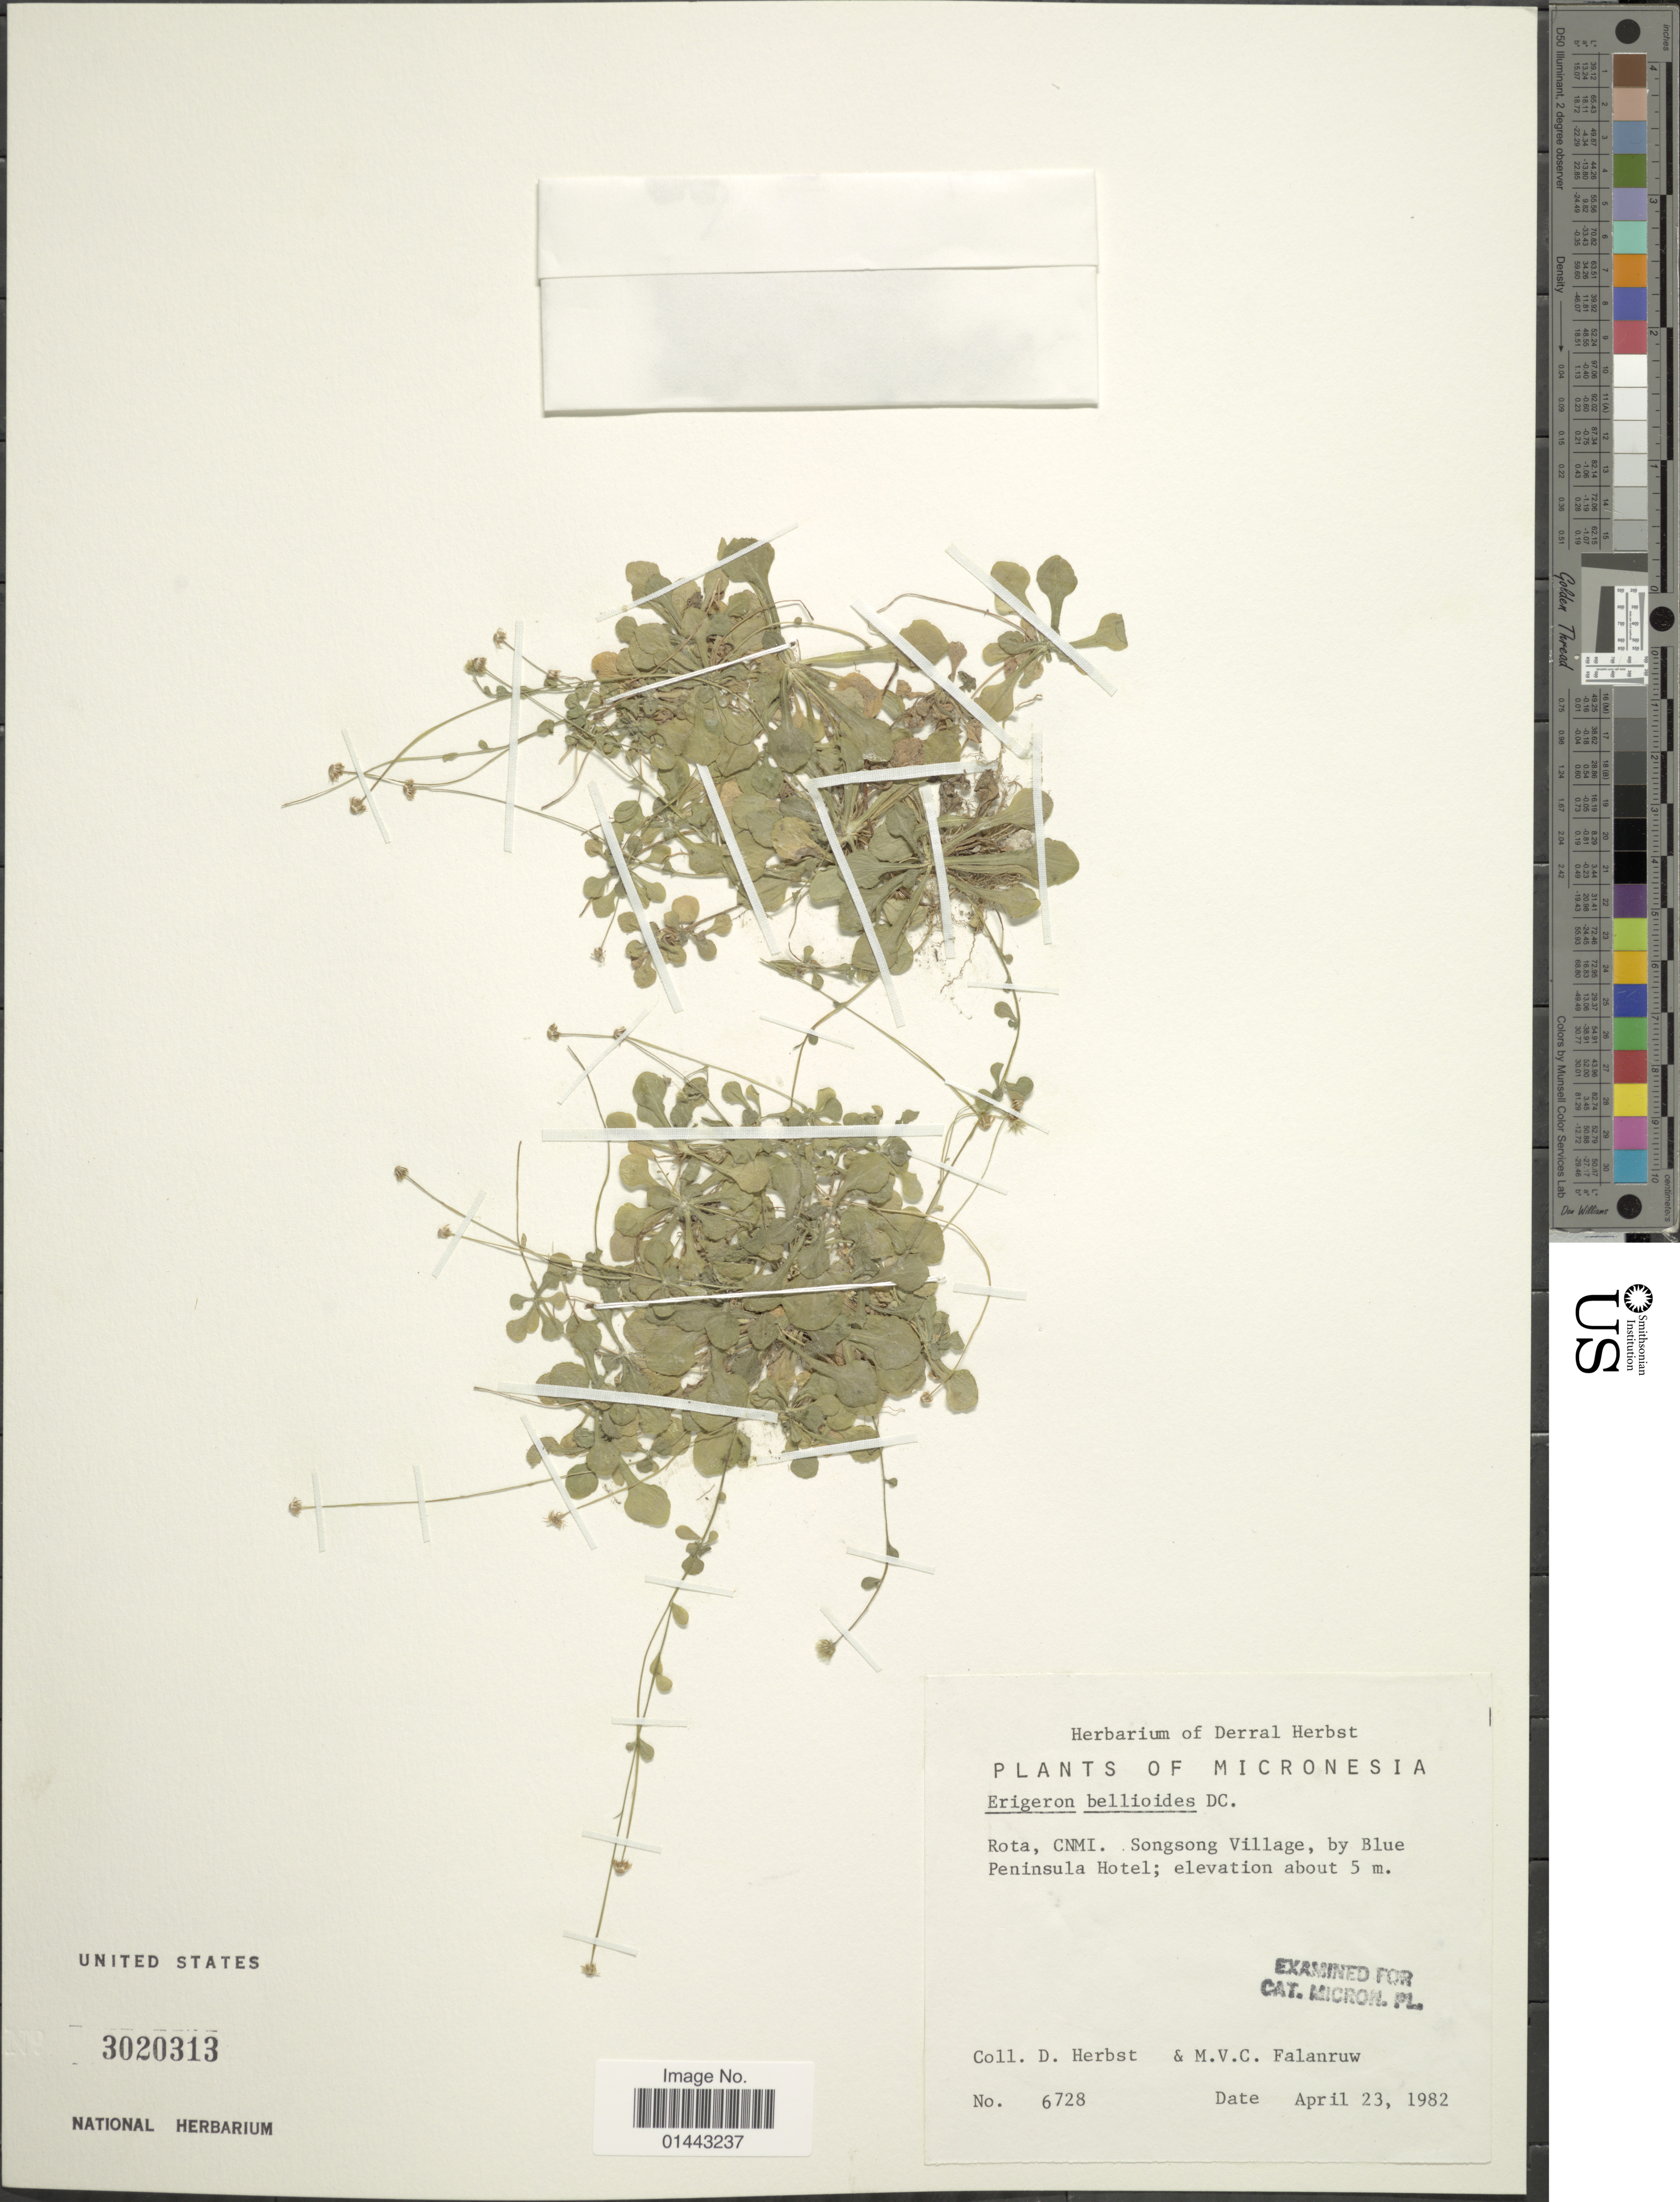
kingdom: Plantae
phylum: Tracheophyta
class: Magnoliopsida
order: Asterales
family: Asteraceae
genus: Erigeron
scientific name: Erigeron bellioides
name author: DC.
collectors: D. Herbst & M. V. Falanruw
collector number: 6728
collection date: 1982-04-23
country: Northern Mariana Islands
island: Rota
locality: Rota, CNMI, Sonsong Village, by Blue Peninsula Hotel.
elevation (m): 5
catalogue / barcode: US 3020313